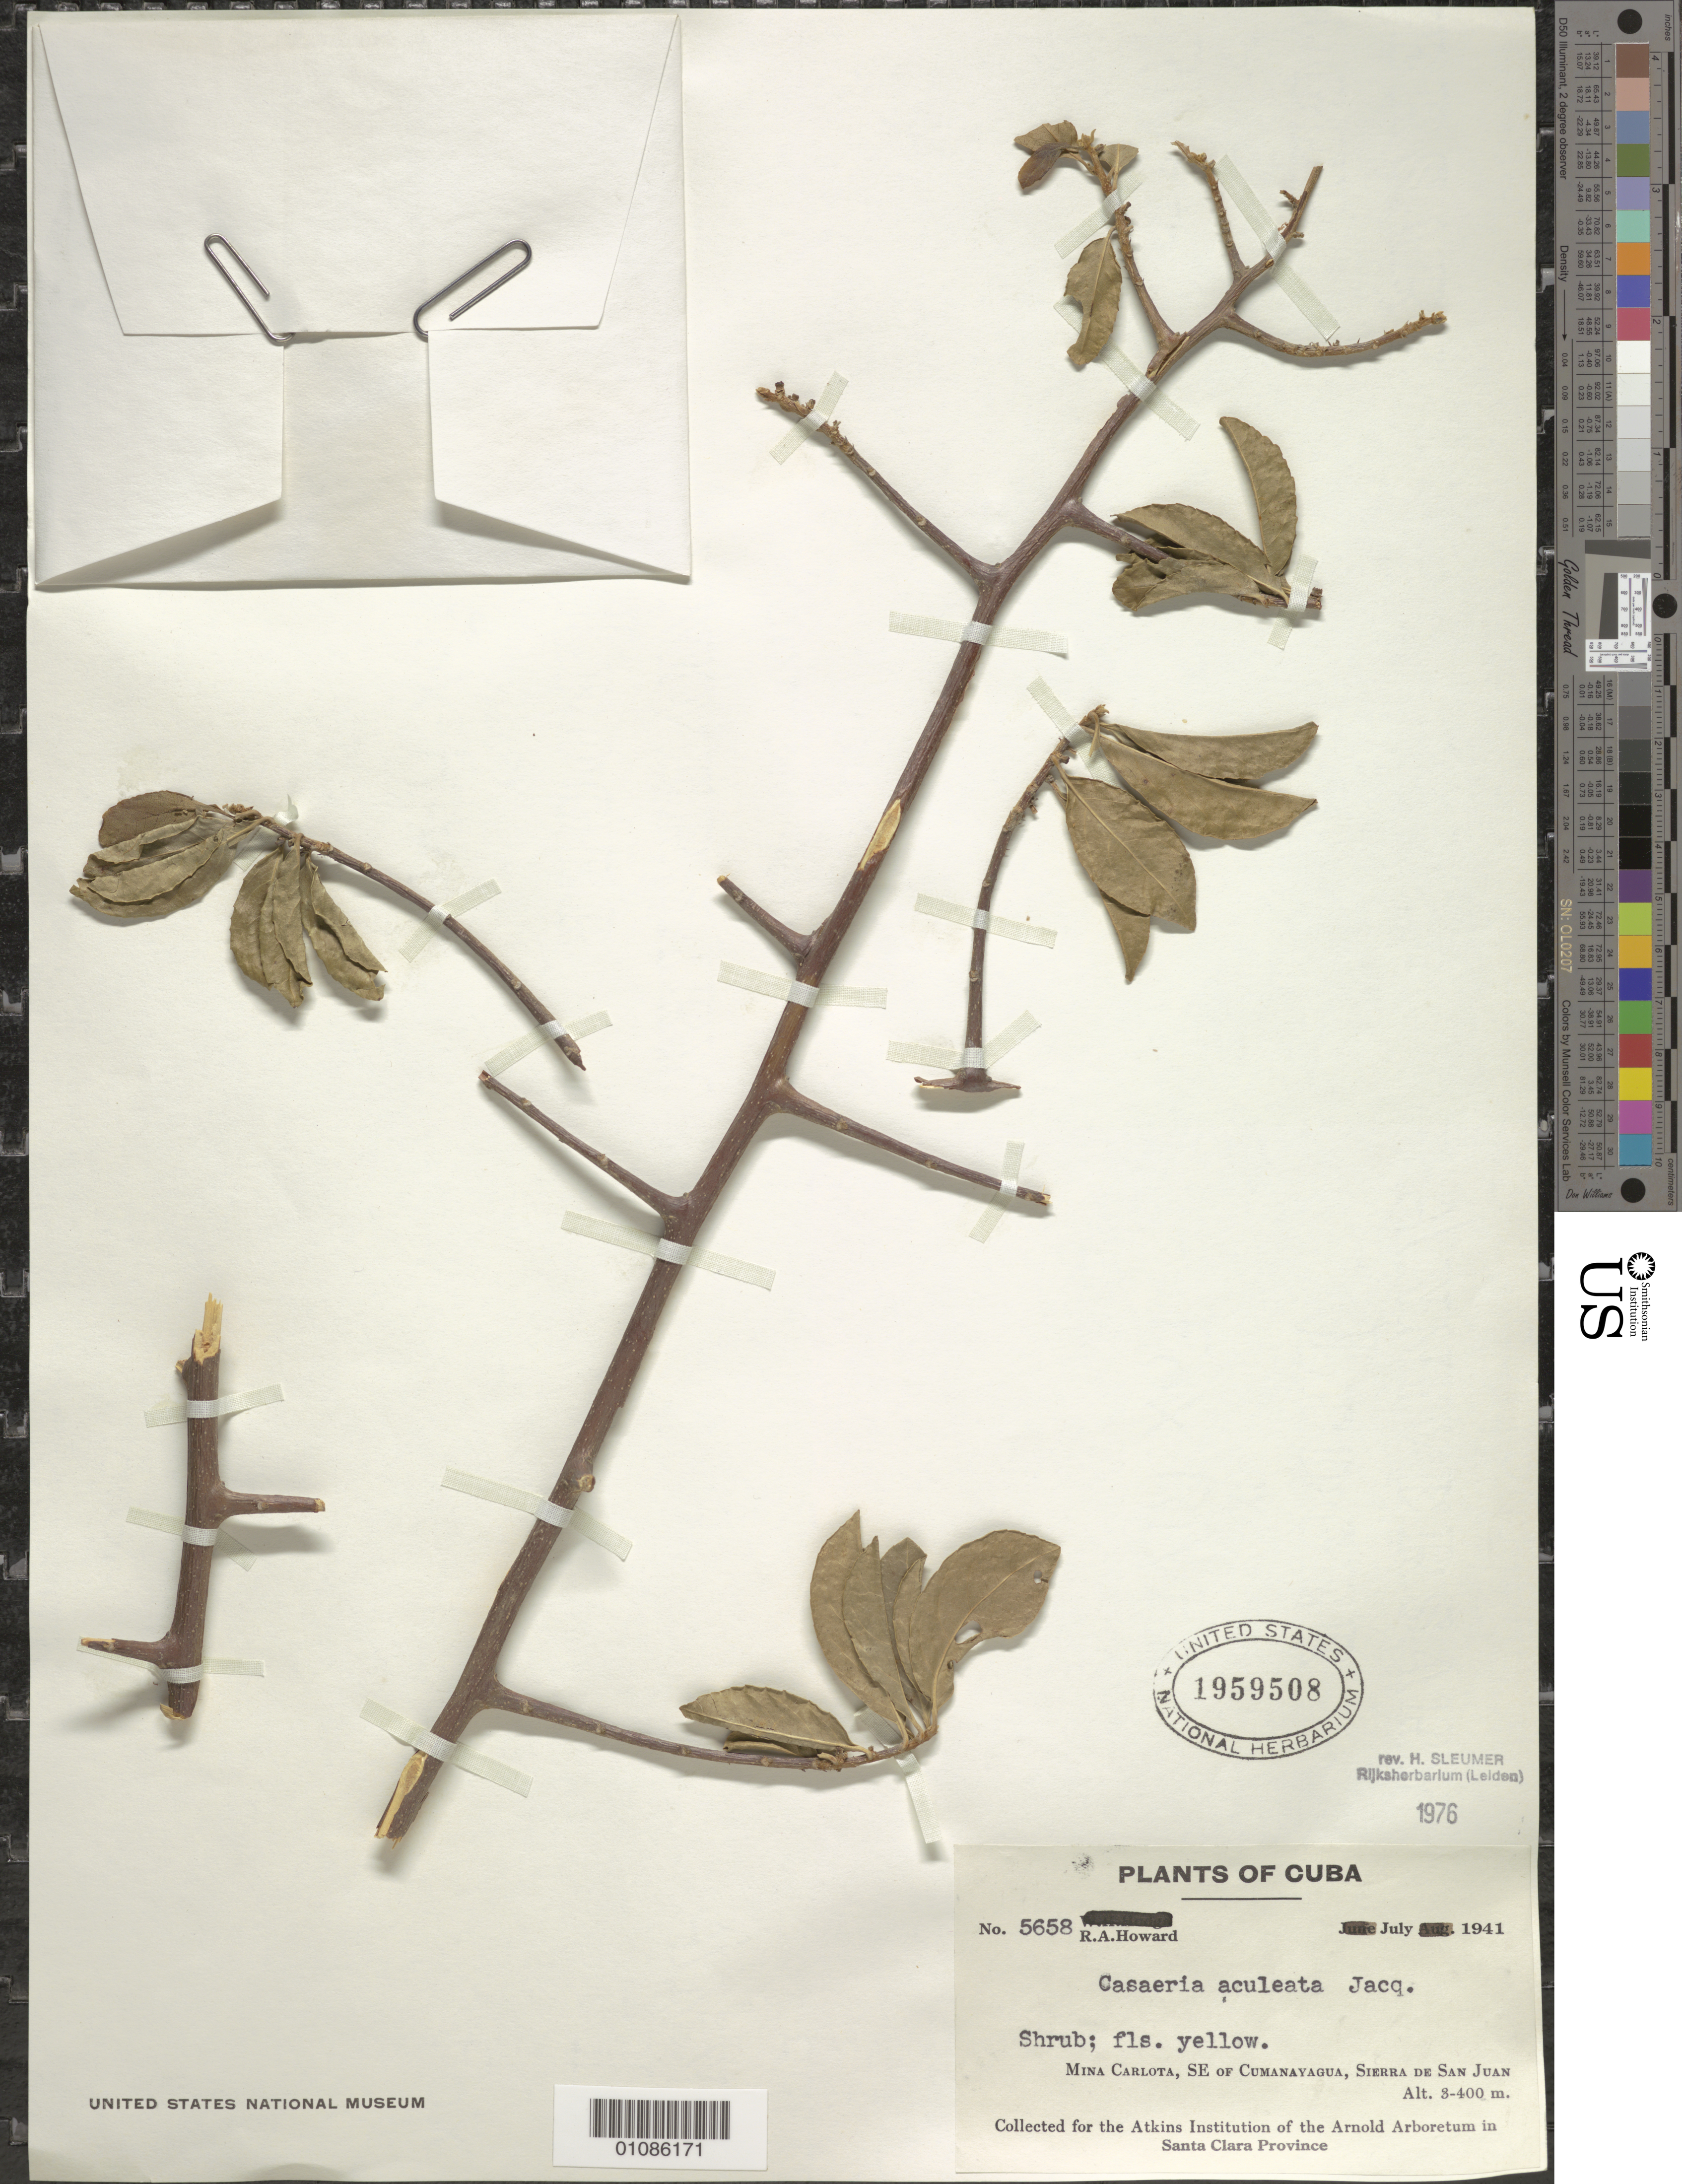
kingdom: Plantae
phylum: Tracheophyta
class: Magnoliopsida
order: Malpighiales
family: Salicaceae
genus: Casearia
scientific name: Casearia aculeata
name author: Jacq.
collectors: R. A. Howard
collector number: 5658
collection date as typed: Jul 1941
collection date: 1941-07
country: Cuba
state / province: Cienfuegos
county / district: Cumanayagua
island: Cuba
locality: Mina Carlota, SE of Cumanayagua, Sierra de San jua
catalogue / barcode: US 1959508